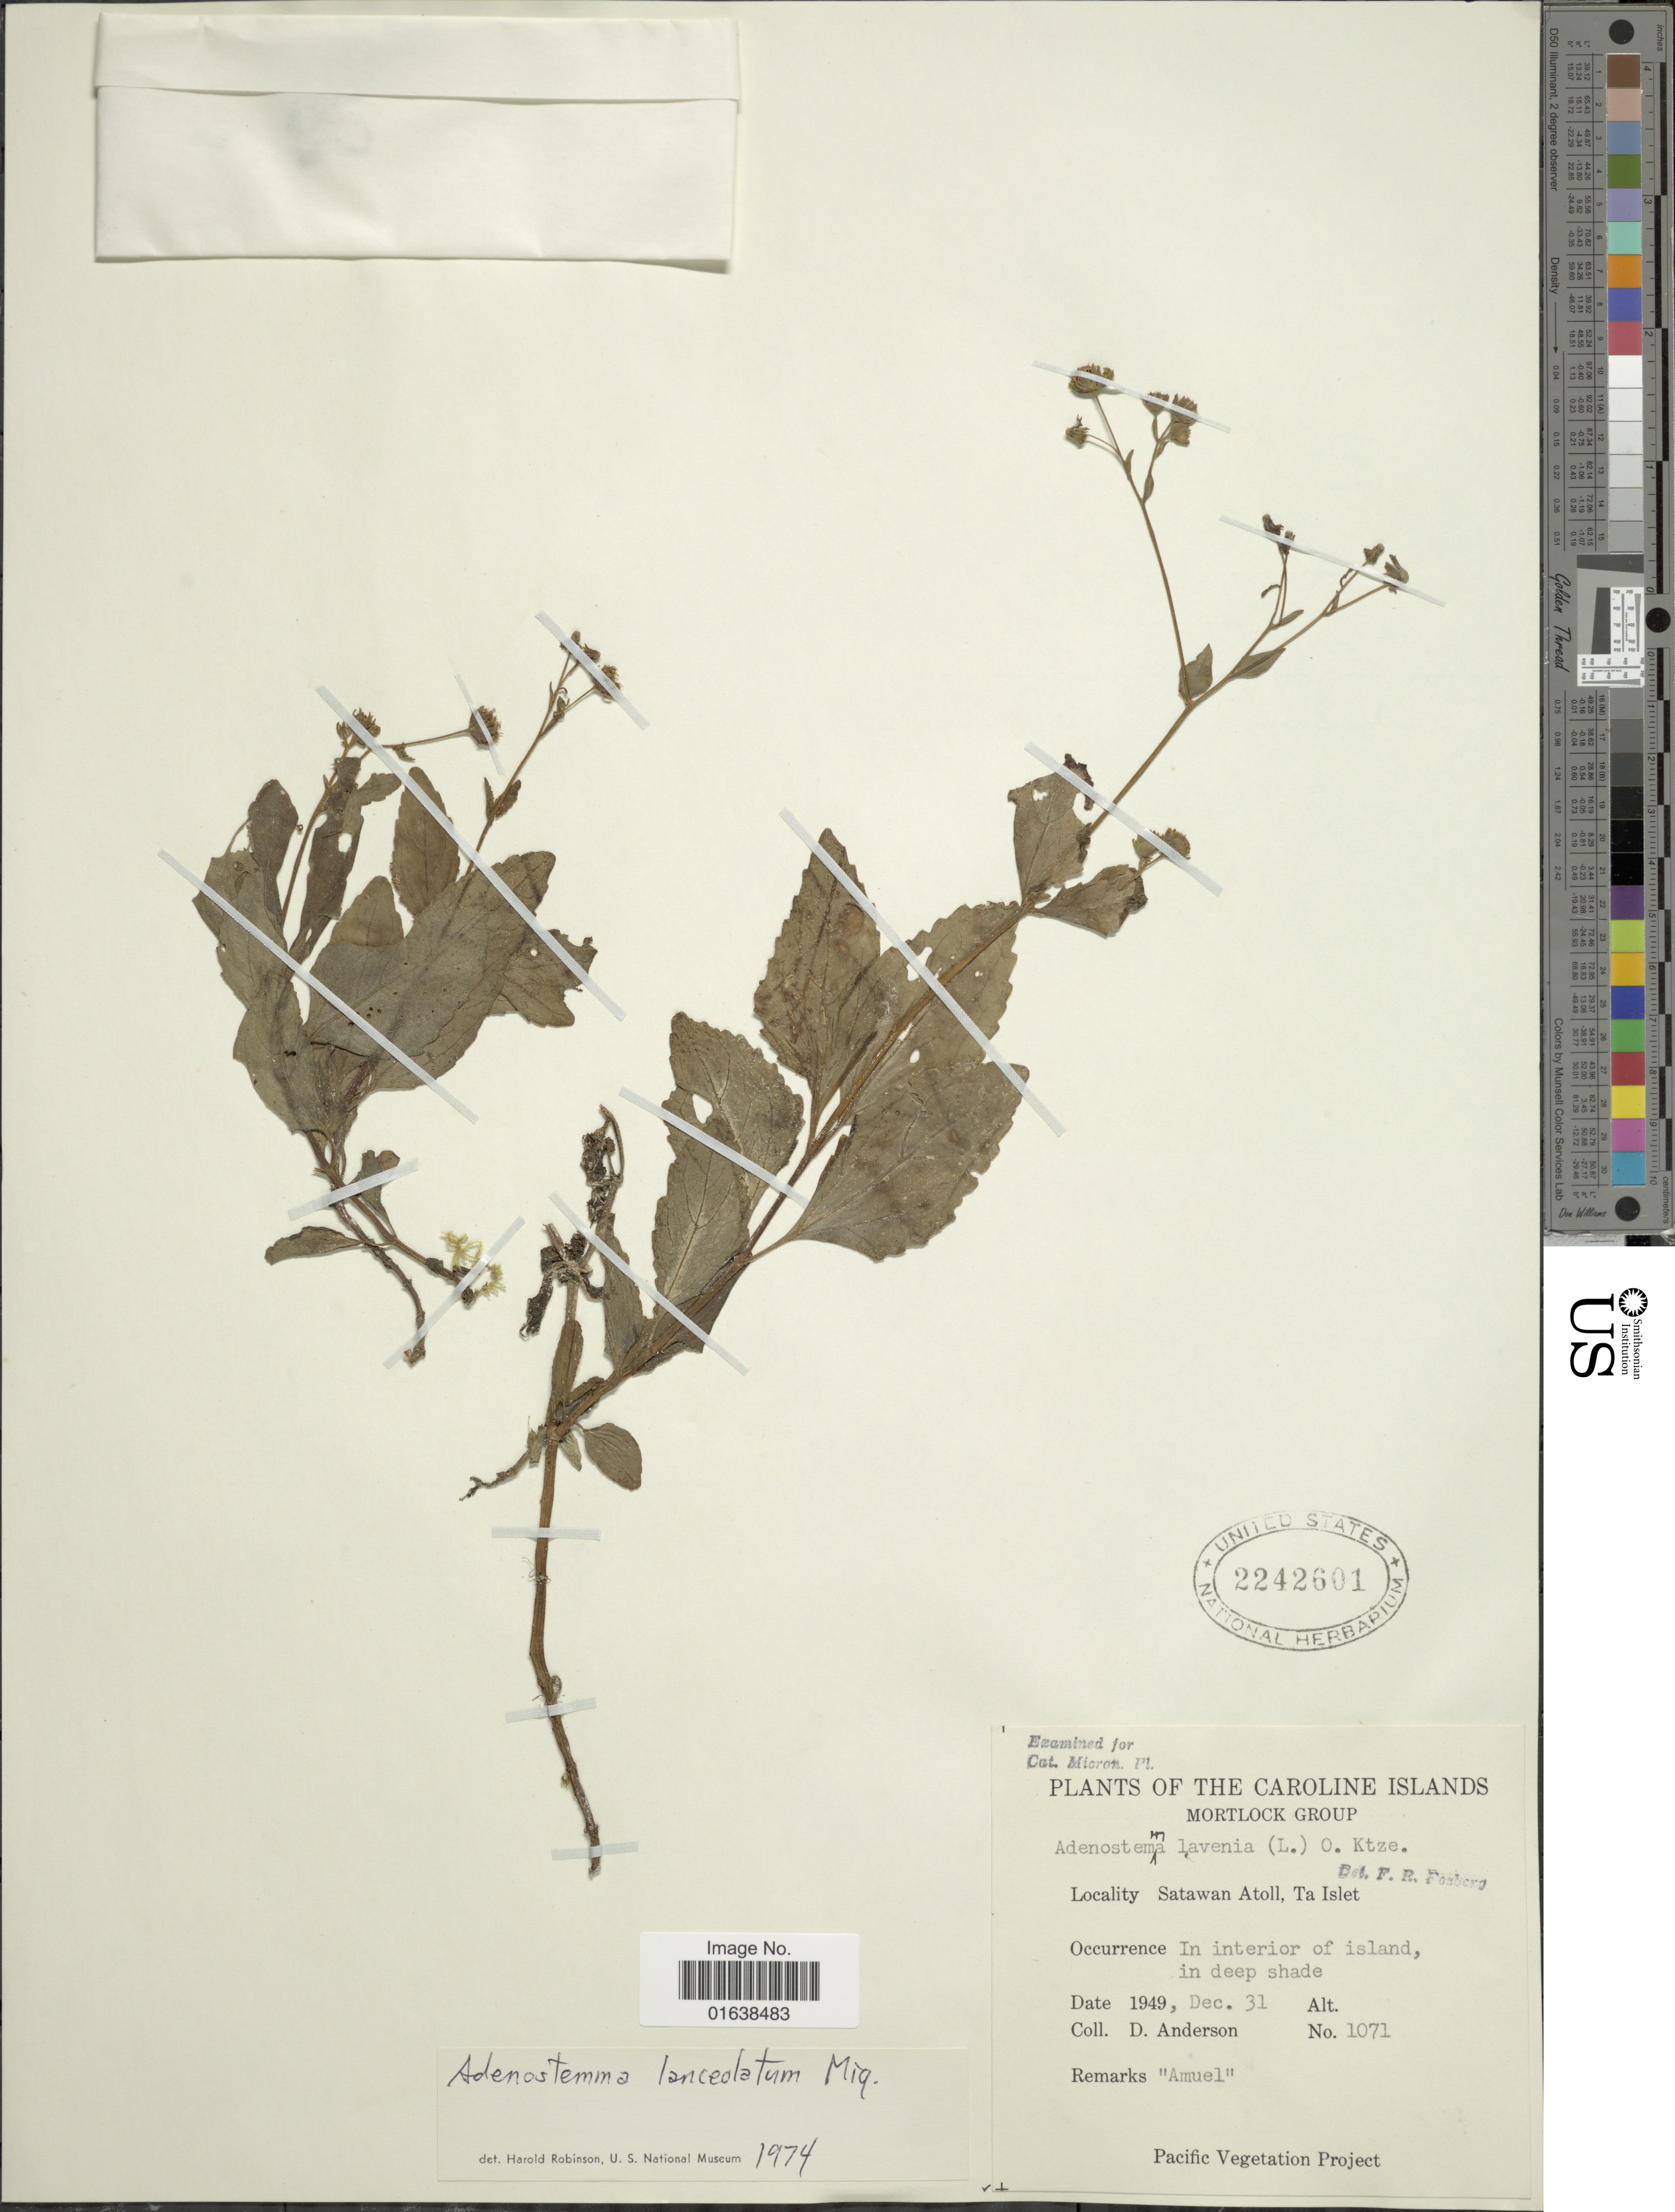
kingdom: Plantae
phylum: Tracheophyta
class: Magnoliopsida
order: Asterales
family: Asteraceae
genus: Adenostemma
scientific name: Adenostemma lanceolatum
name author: Miq.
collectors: D. Anderson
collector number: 1071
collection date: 1949-12-31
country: Micronesia, Federated States of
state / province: Truk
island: Satawan Atoll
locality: Mortlock Group. Satawan Atoll, Ta Islet. In interior of island, in deep shade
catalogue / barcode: US 2242601